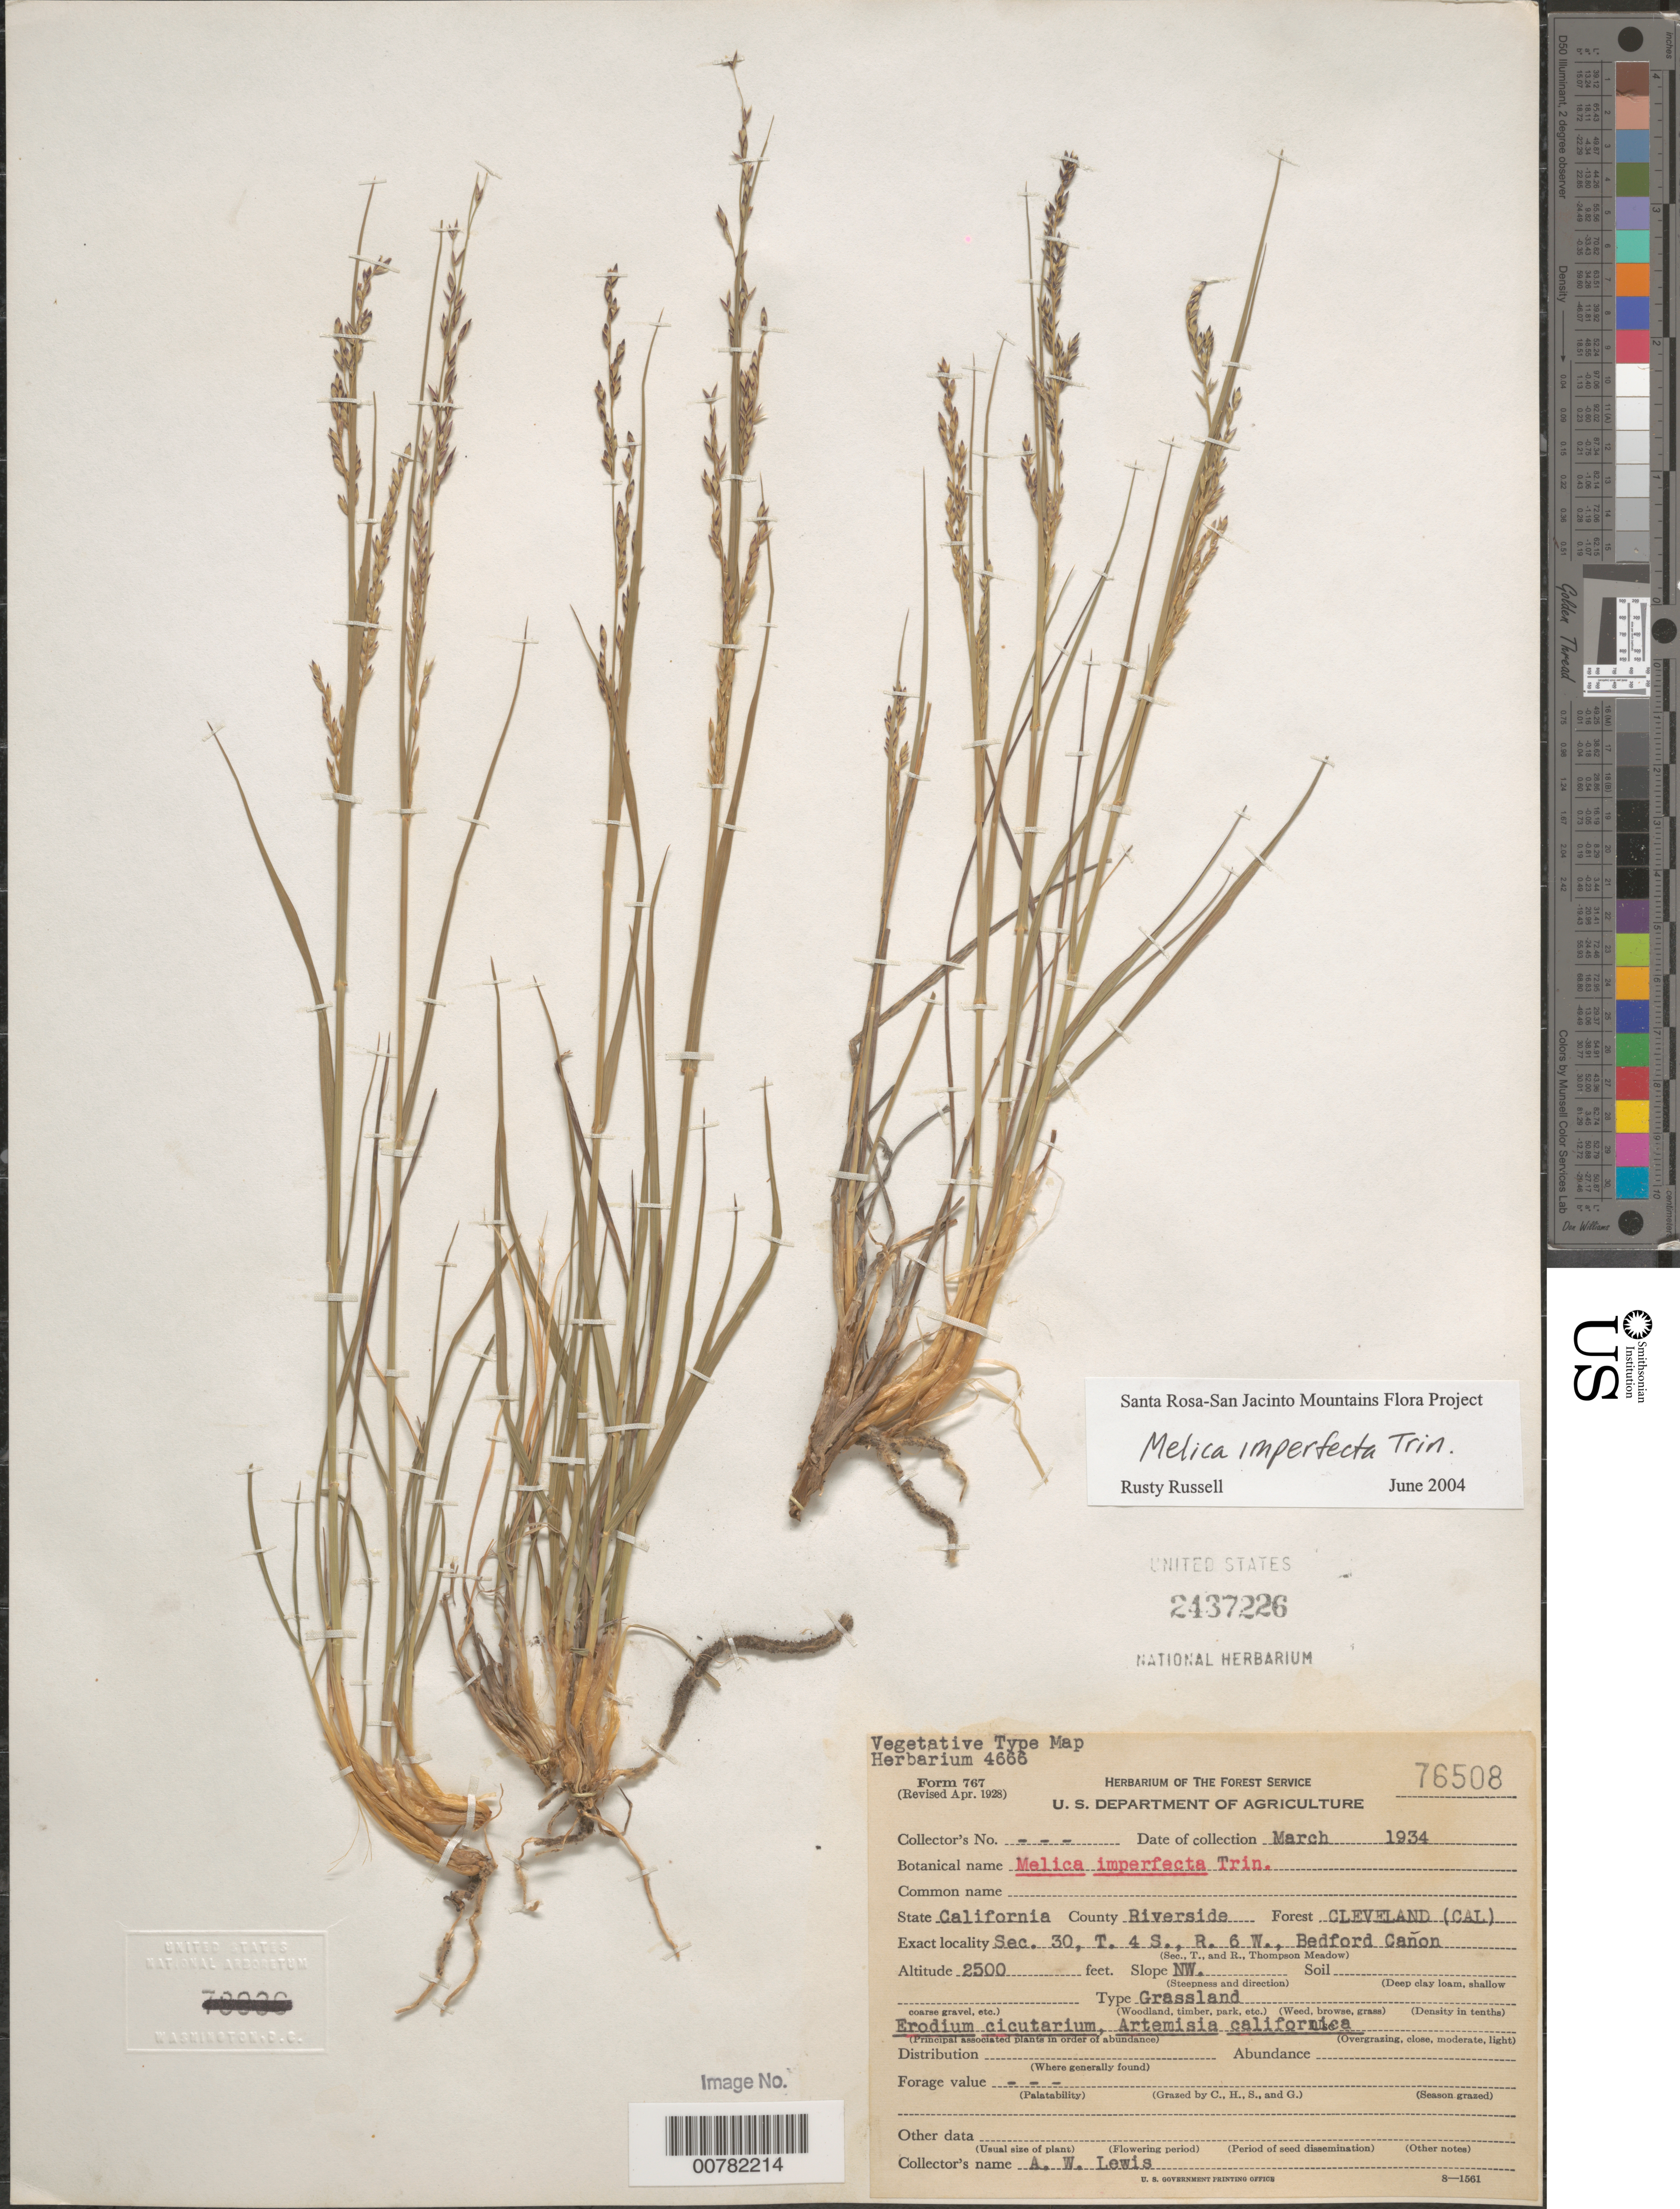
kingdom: Plantae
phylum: Tracheophyta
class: Liliopsida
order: Poales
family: Poaceae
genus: Melica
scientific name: Melica imperfecta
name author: Trin.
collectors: A. Lewis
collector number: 76508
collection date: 1934-03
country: United States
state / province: California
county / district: Riverside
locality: County Riverside. Forest Cleveland (CAL). Sec. 30, T. 4 S., R. 6 W., Bedford Cañon. Slope NW.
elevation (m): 762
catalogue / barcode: US 2437226